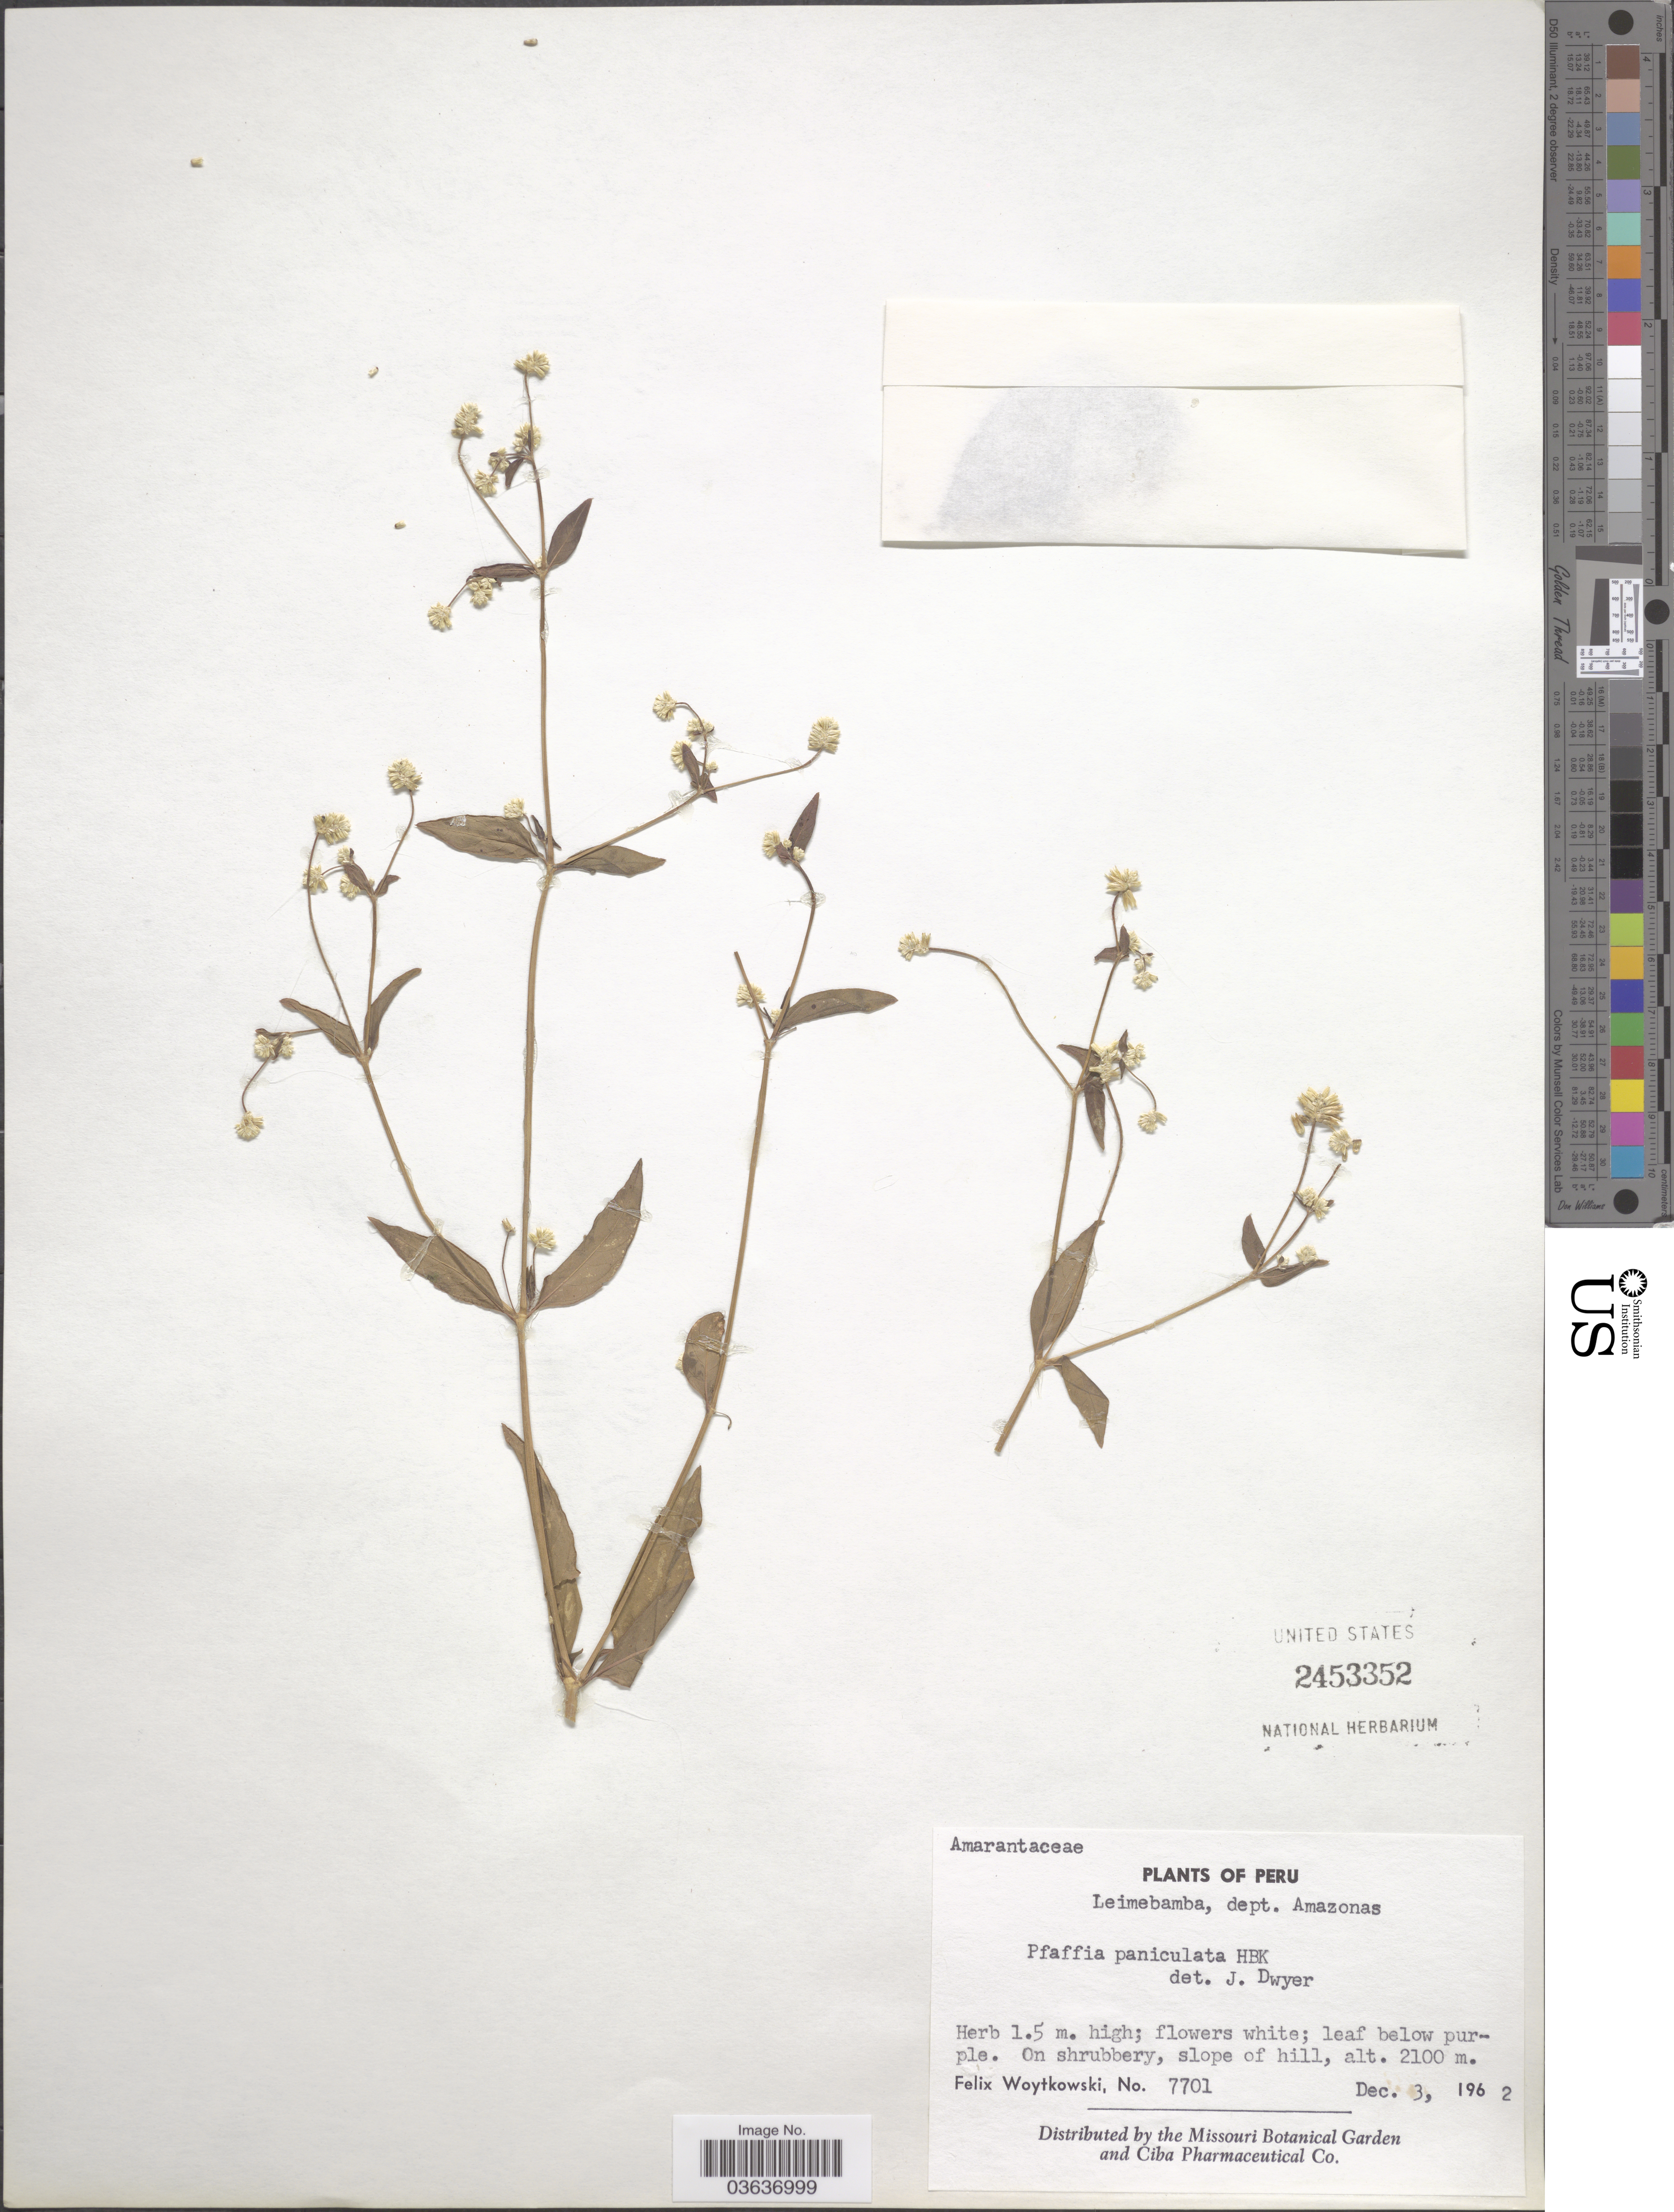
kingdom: Plantae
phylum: Tracheophyta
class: Magnoliopsida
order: Caryophyllales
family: Amaranthaceae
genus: Alternanthera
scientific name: Alternanthera sp.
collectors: F. Woytkowski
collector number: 7701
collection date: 1962-12-03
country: Peru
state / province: Amazonas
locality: Leimebamba, dept. Amazonas.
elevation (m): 2100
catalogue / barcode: US 2453352